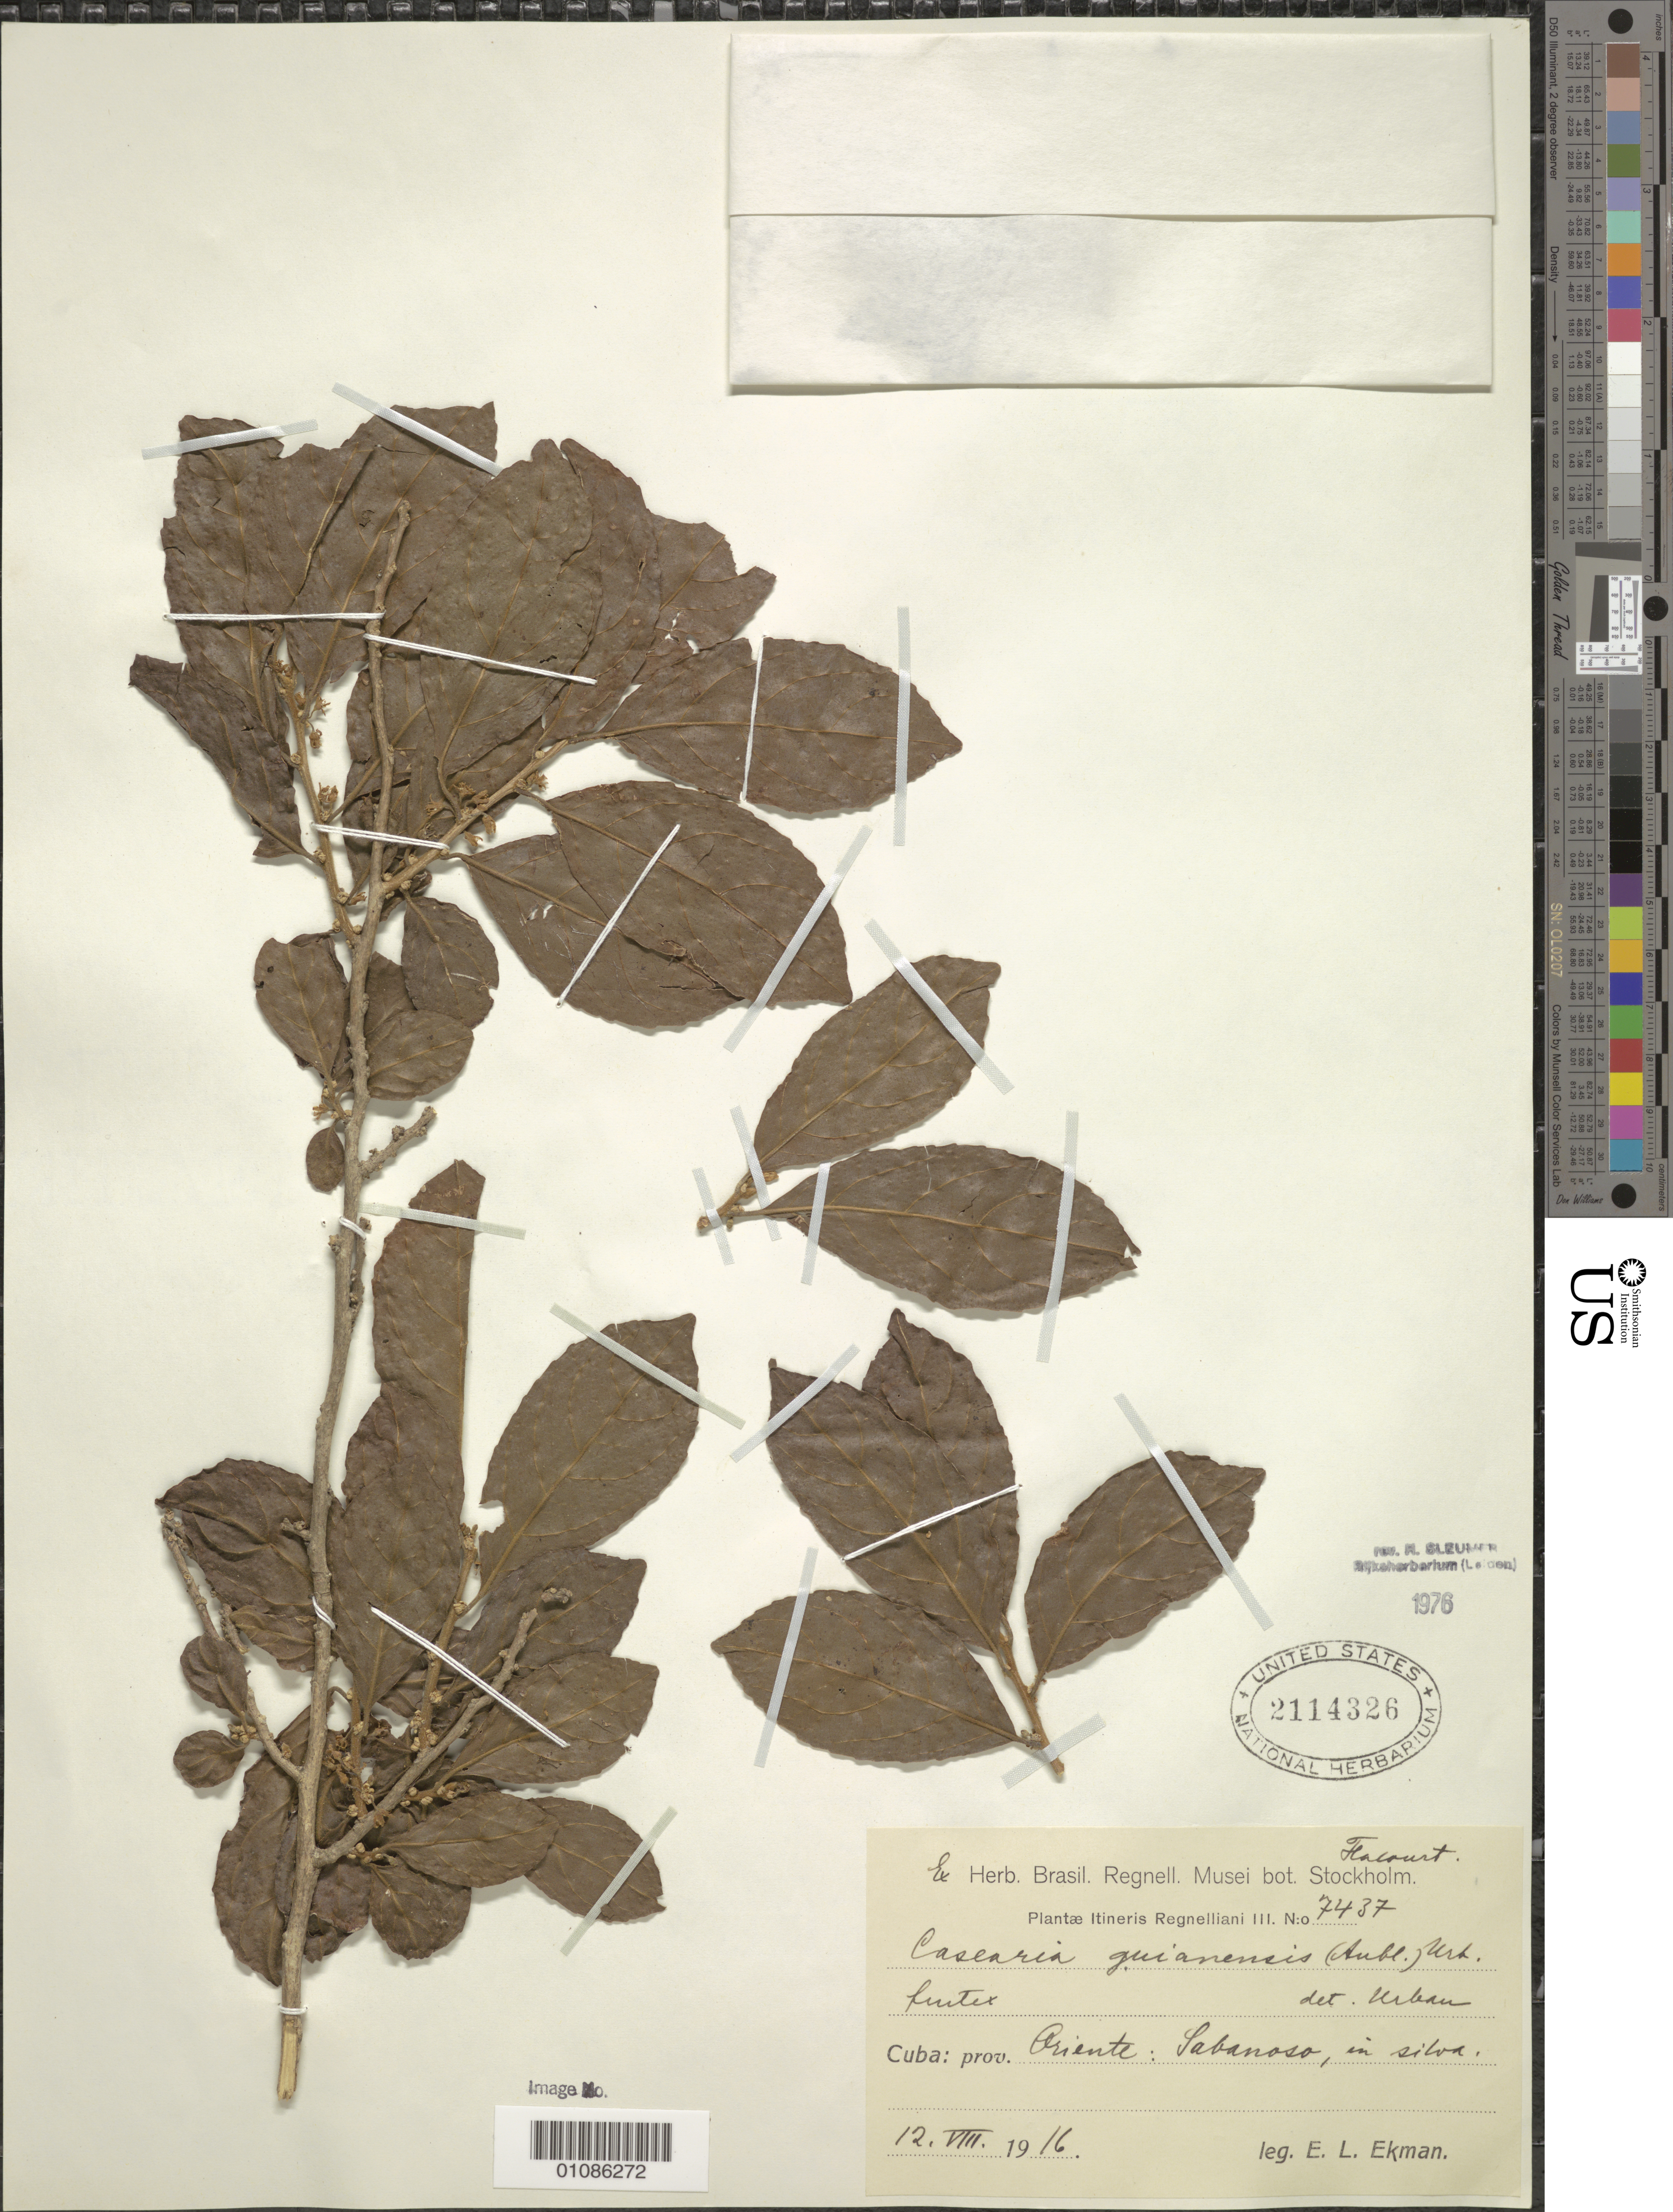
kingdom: Plantae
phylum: Tracheophyta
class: Magnoliopsida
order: Malpighiales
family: Salicaceae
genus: Casearia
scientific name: Casearia guianensis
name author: (Aubl.) Urb.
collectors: E. L. Ekman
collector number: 7437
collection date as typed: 12 Aug 1916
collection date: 1916-08-12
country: Cuba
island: Cuba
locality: Oriente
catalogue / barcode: US 2114326